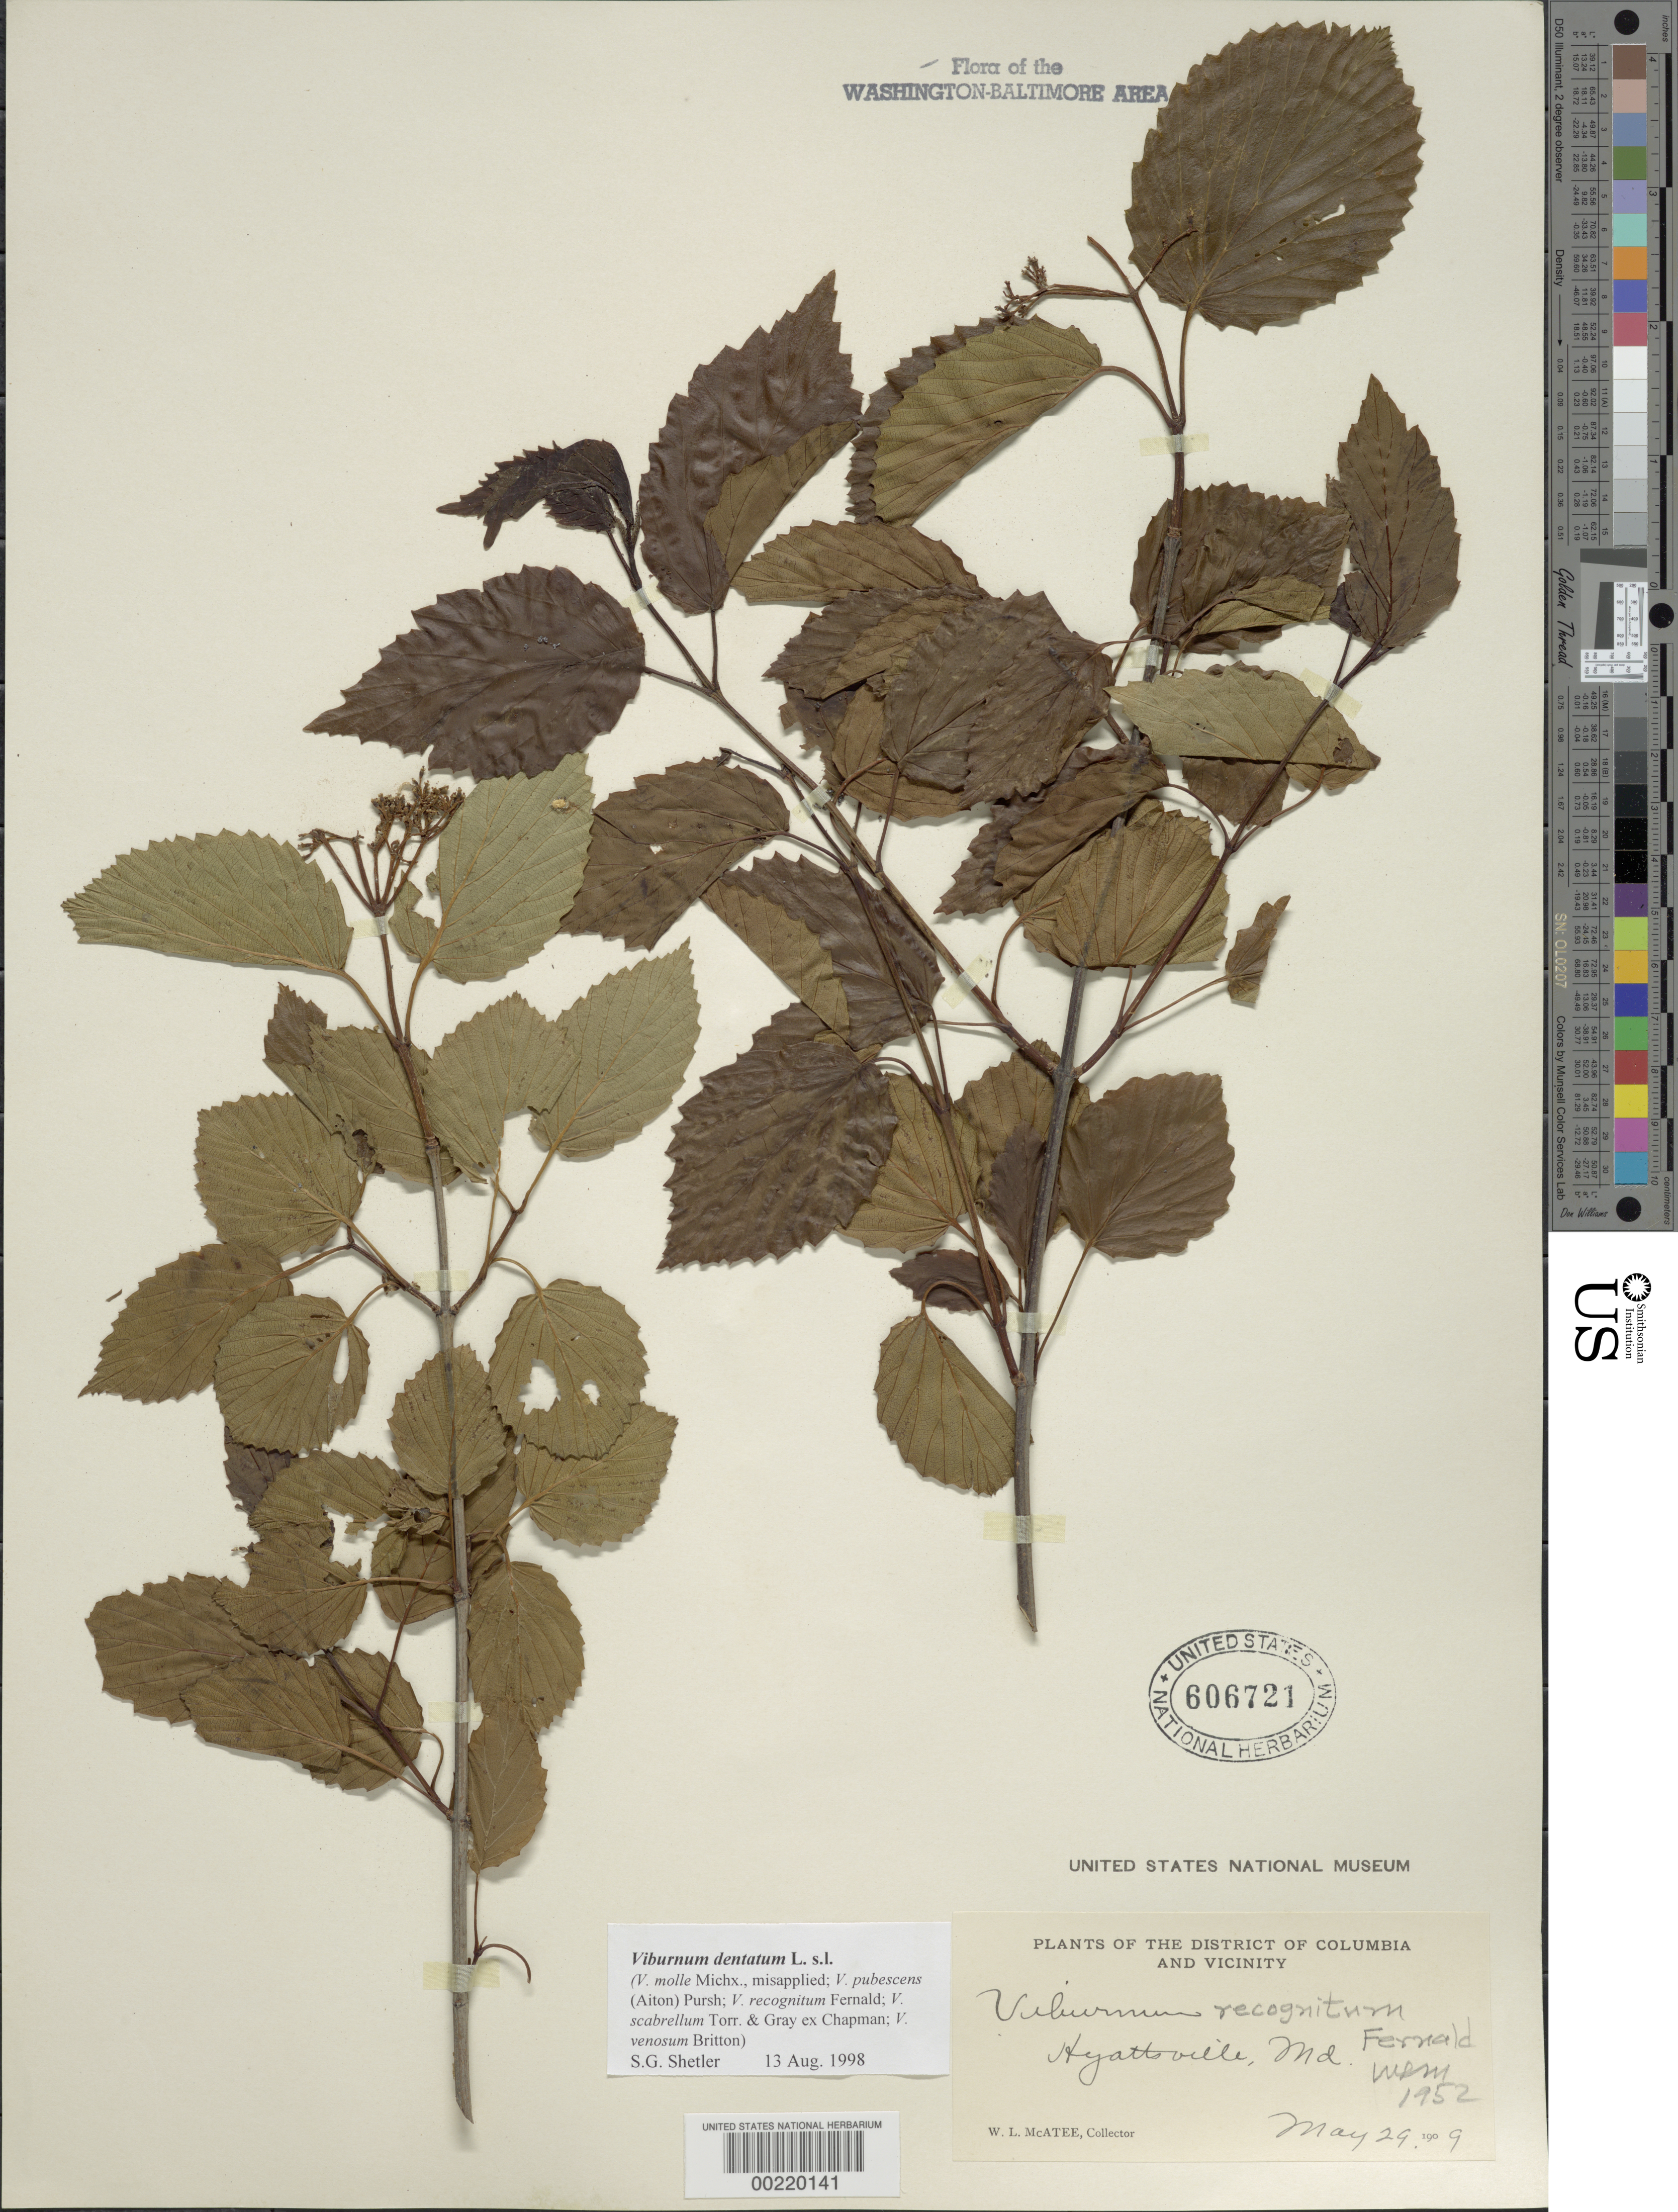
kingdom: Plantae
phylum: Tracheophyta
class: Magnoliopsida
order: Dipsacales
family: Viburnaceae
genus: Viburnum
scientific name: Viburnum dentatum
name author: L.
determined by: McAtee, W. L.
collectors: W. McAtee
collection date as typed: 29 May 1909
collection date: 1909-05-29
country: United States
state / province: Maryland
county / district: Prince George's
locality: Hyattsville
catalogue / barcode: US 606721